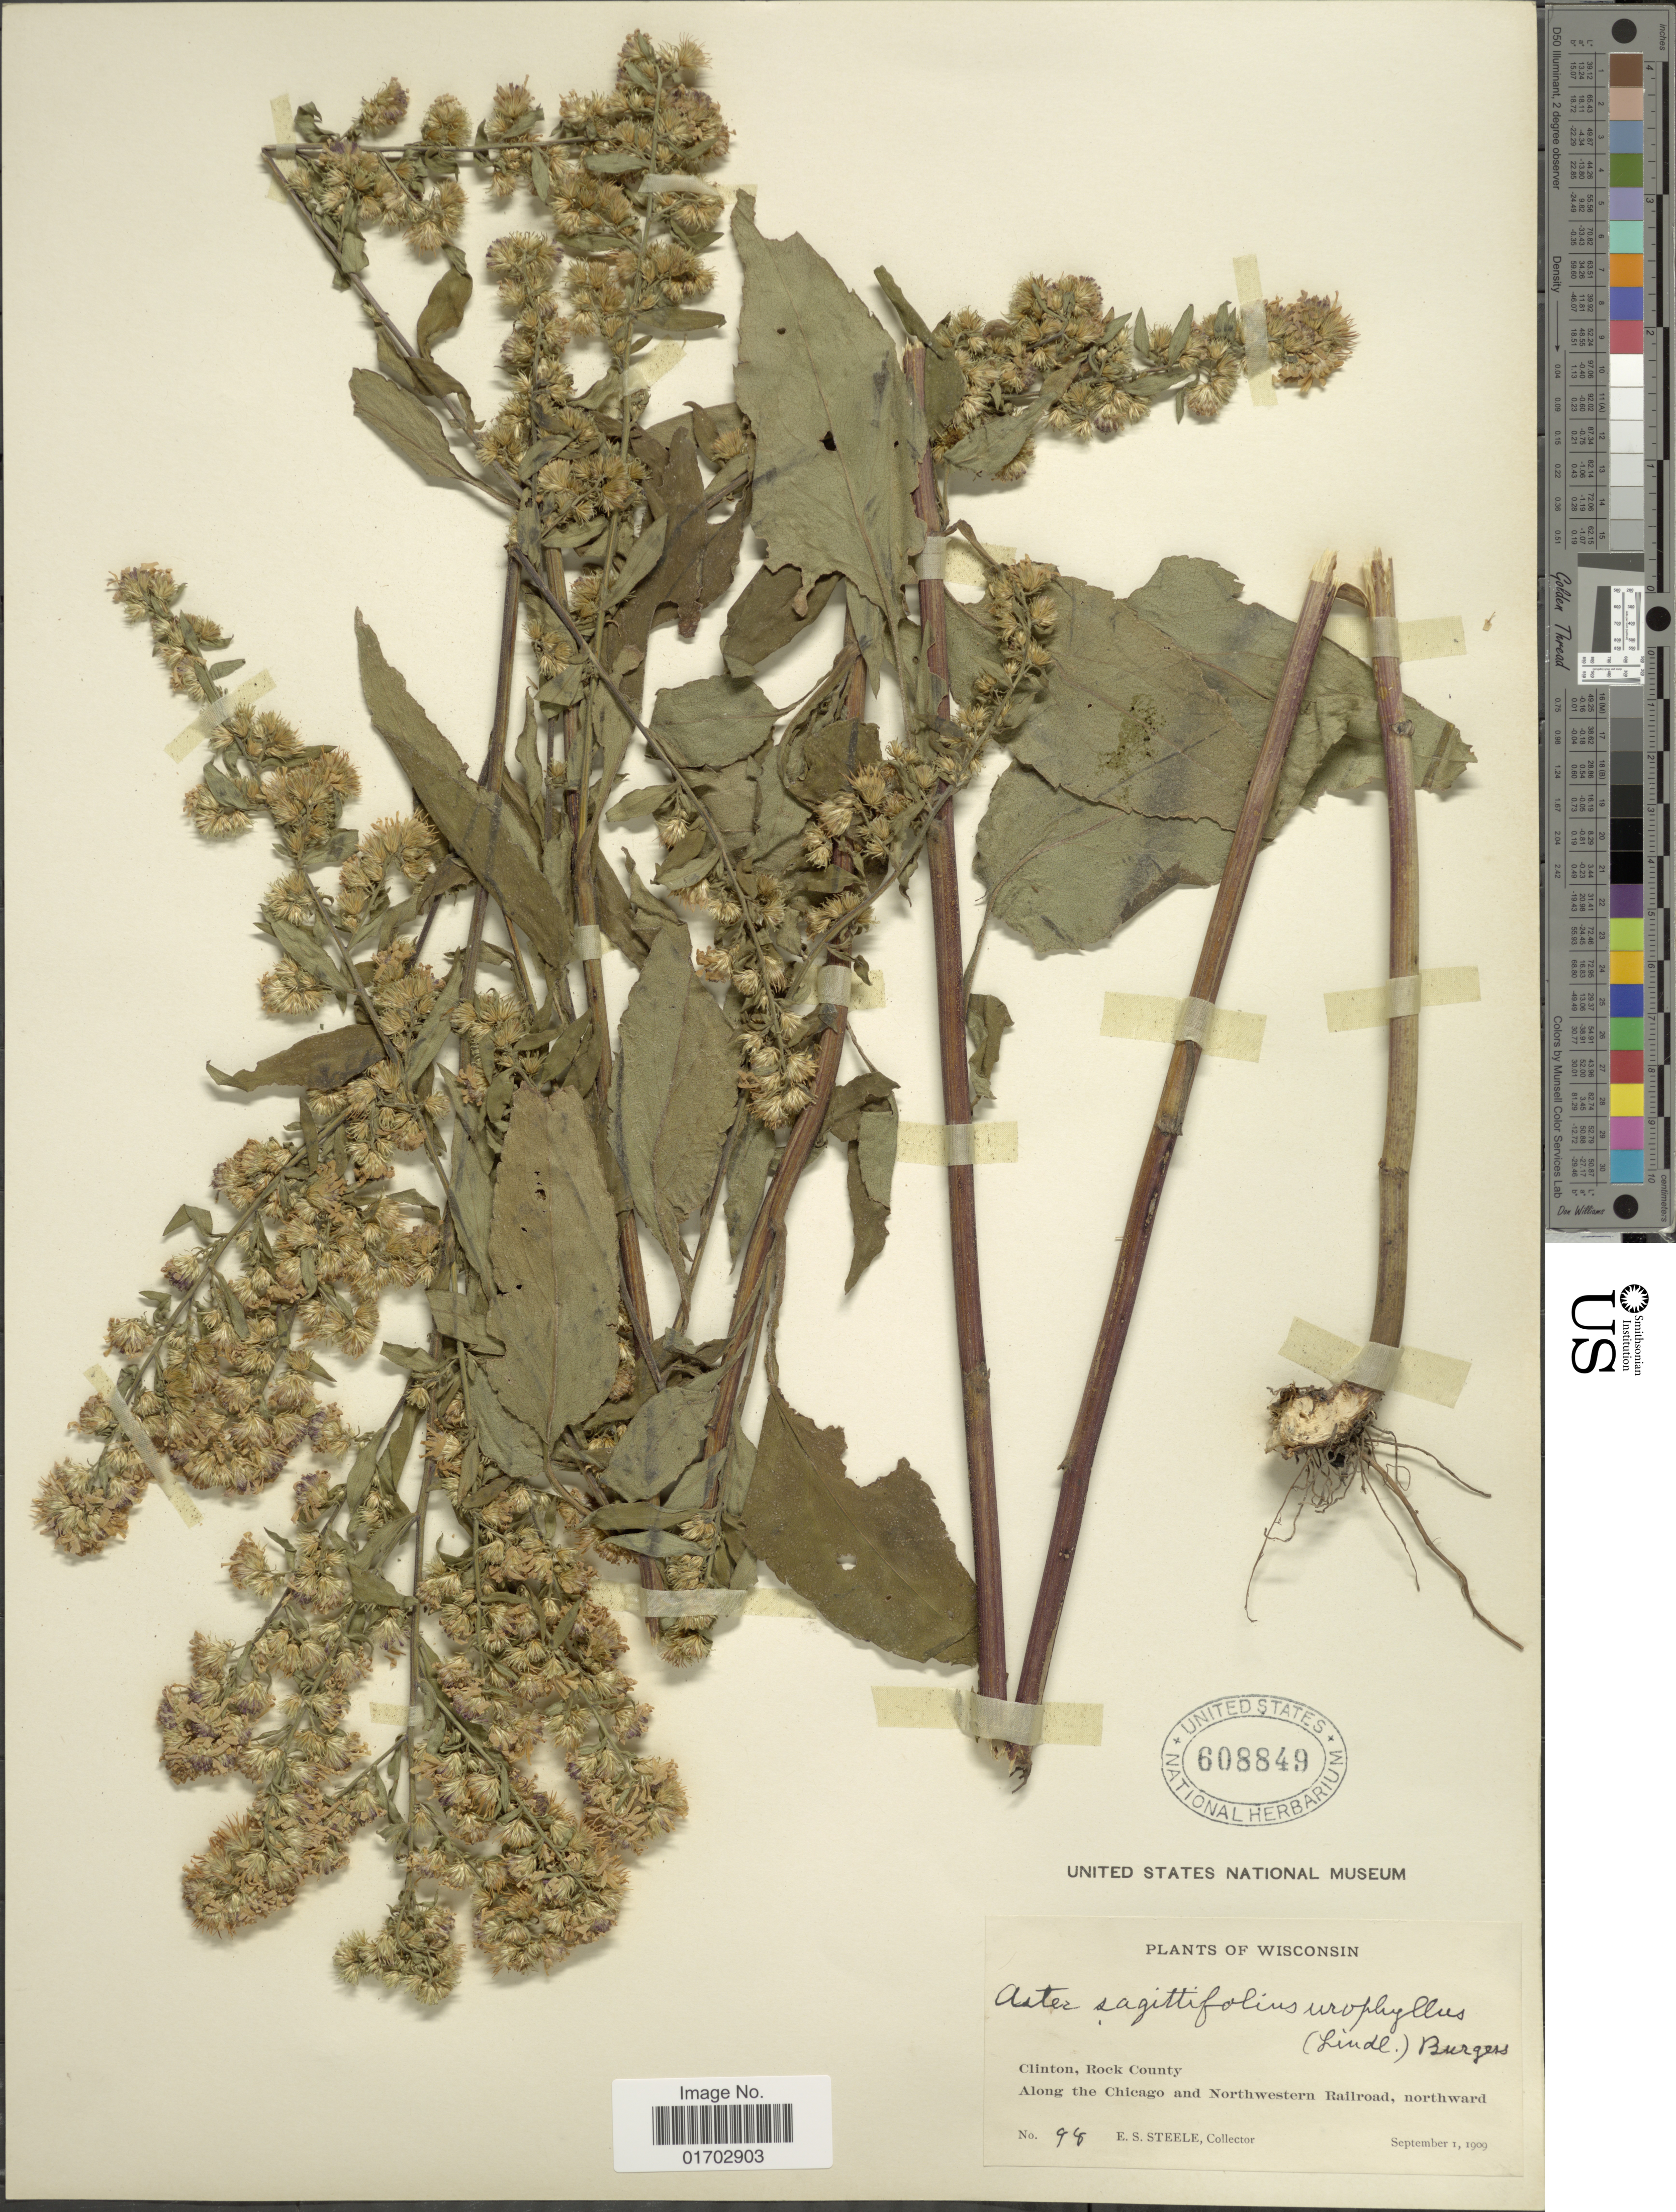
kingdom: Plantae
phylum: Tracheophyta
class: Magnoliopsida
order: Asterales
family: Asteraceae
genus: Symphyotrichum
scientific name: Symphyotrichum urophyllum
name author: (Lindl. ex DC.) G.L. Nesom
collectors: E. Steele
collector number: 98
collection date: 1909-09-01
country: United States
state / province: Wisconsin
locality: Clinton, Rock County, along the Chicago and Northwestern Railroad, northward.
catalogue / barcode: US 608849